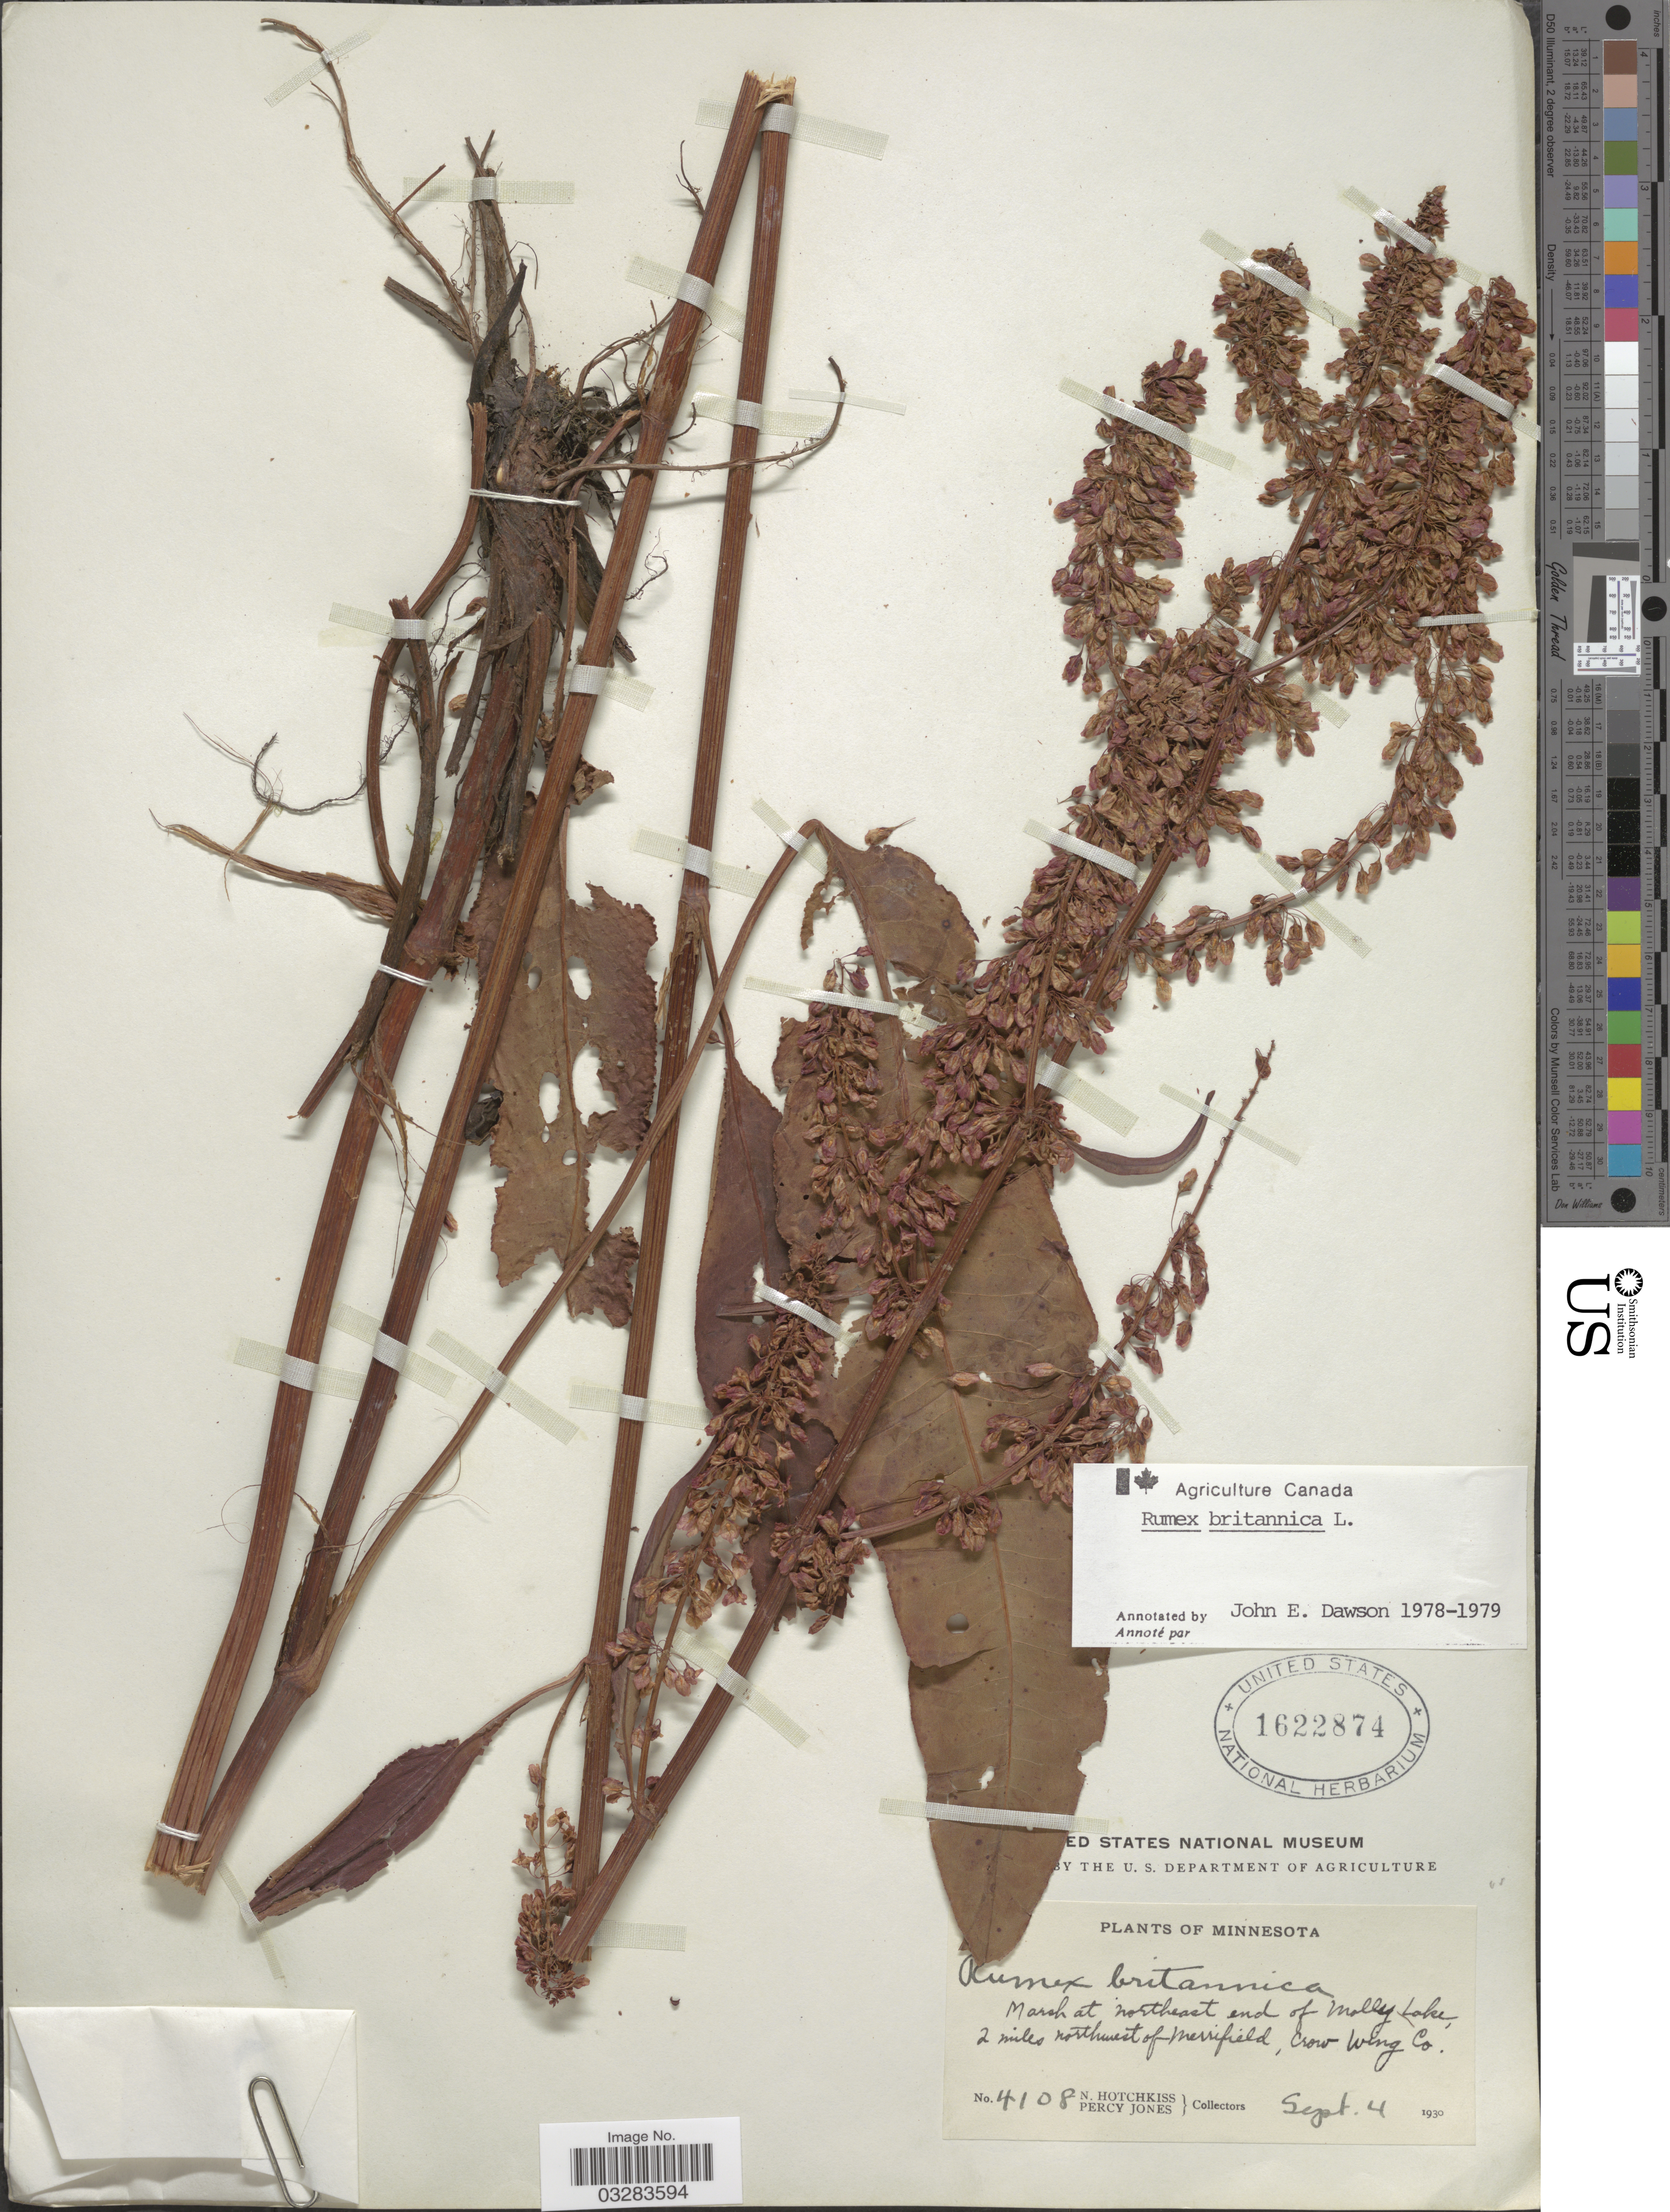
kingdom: Plantae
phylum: Tracheophyta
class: Magnoliopsida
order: Caryophyllales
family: Polygonaceae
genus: Rumex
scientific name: Rumex britannica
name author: L.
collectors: N. Hotchkiss & P. Jones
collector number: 4108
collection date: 1930-09-04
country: United States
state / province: Minnesota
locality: Northeast end of Molly Lake, 2 miles northwest of Merrifield, Crow Wing Co.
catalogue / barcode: US 1622874